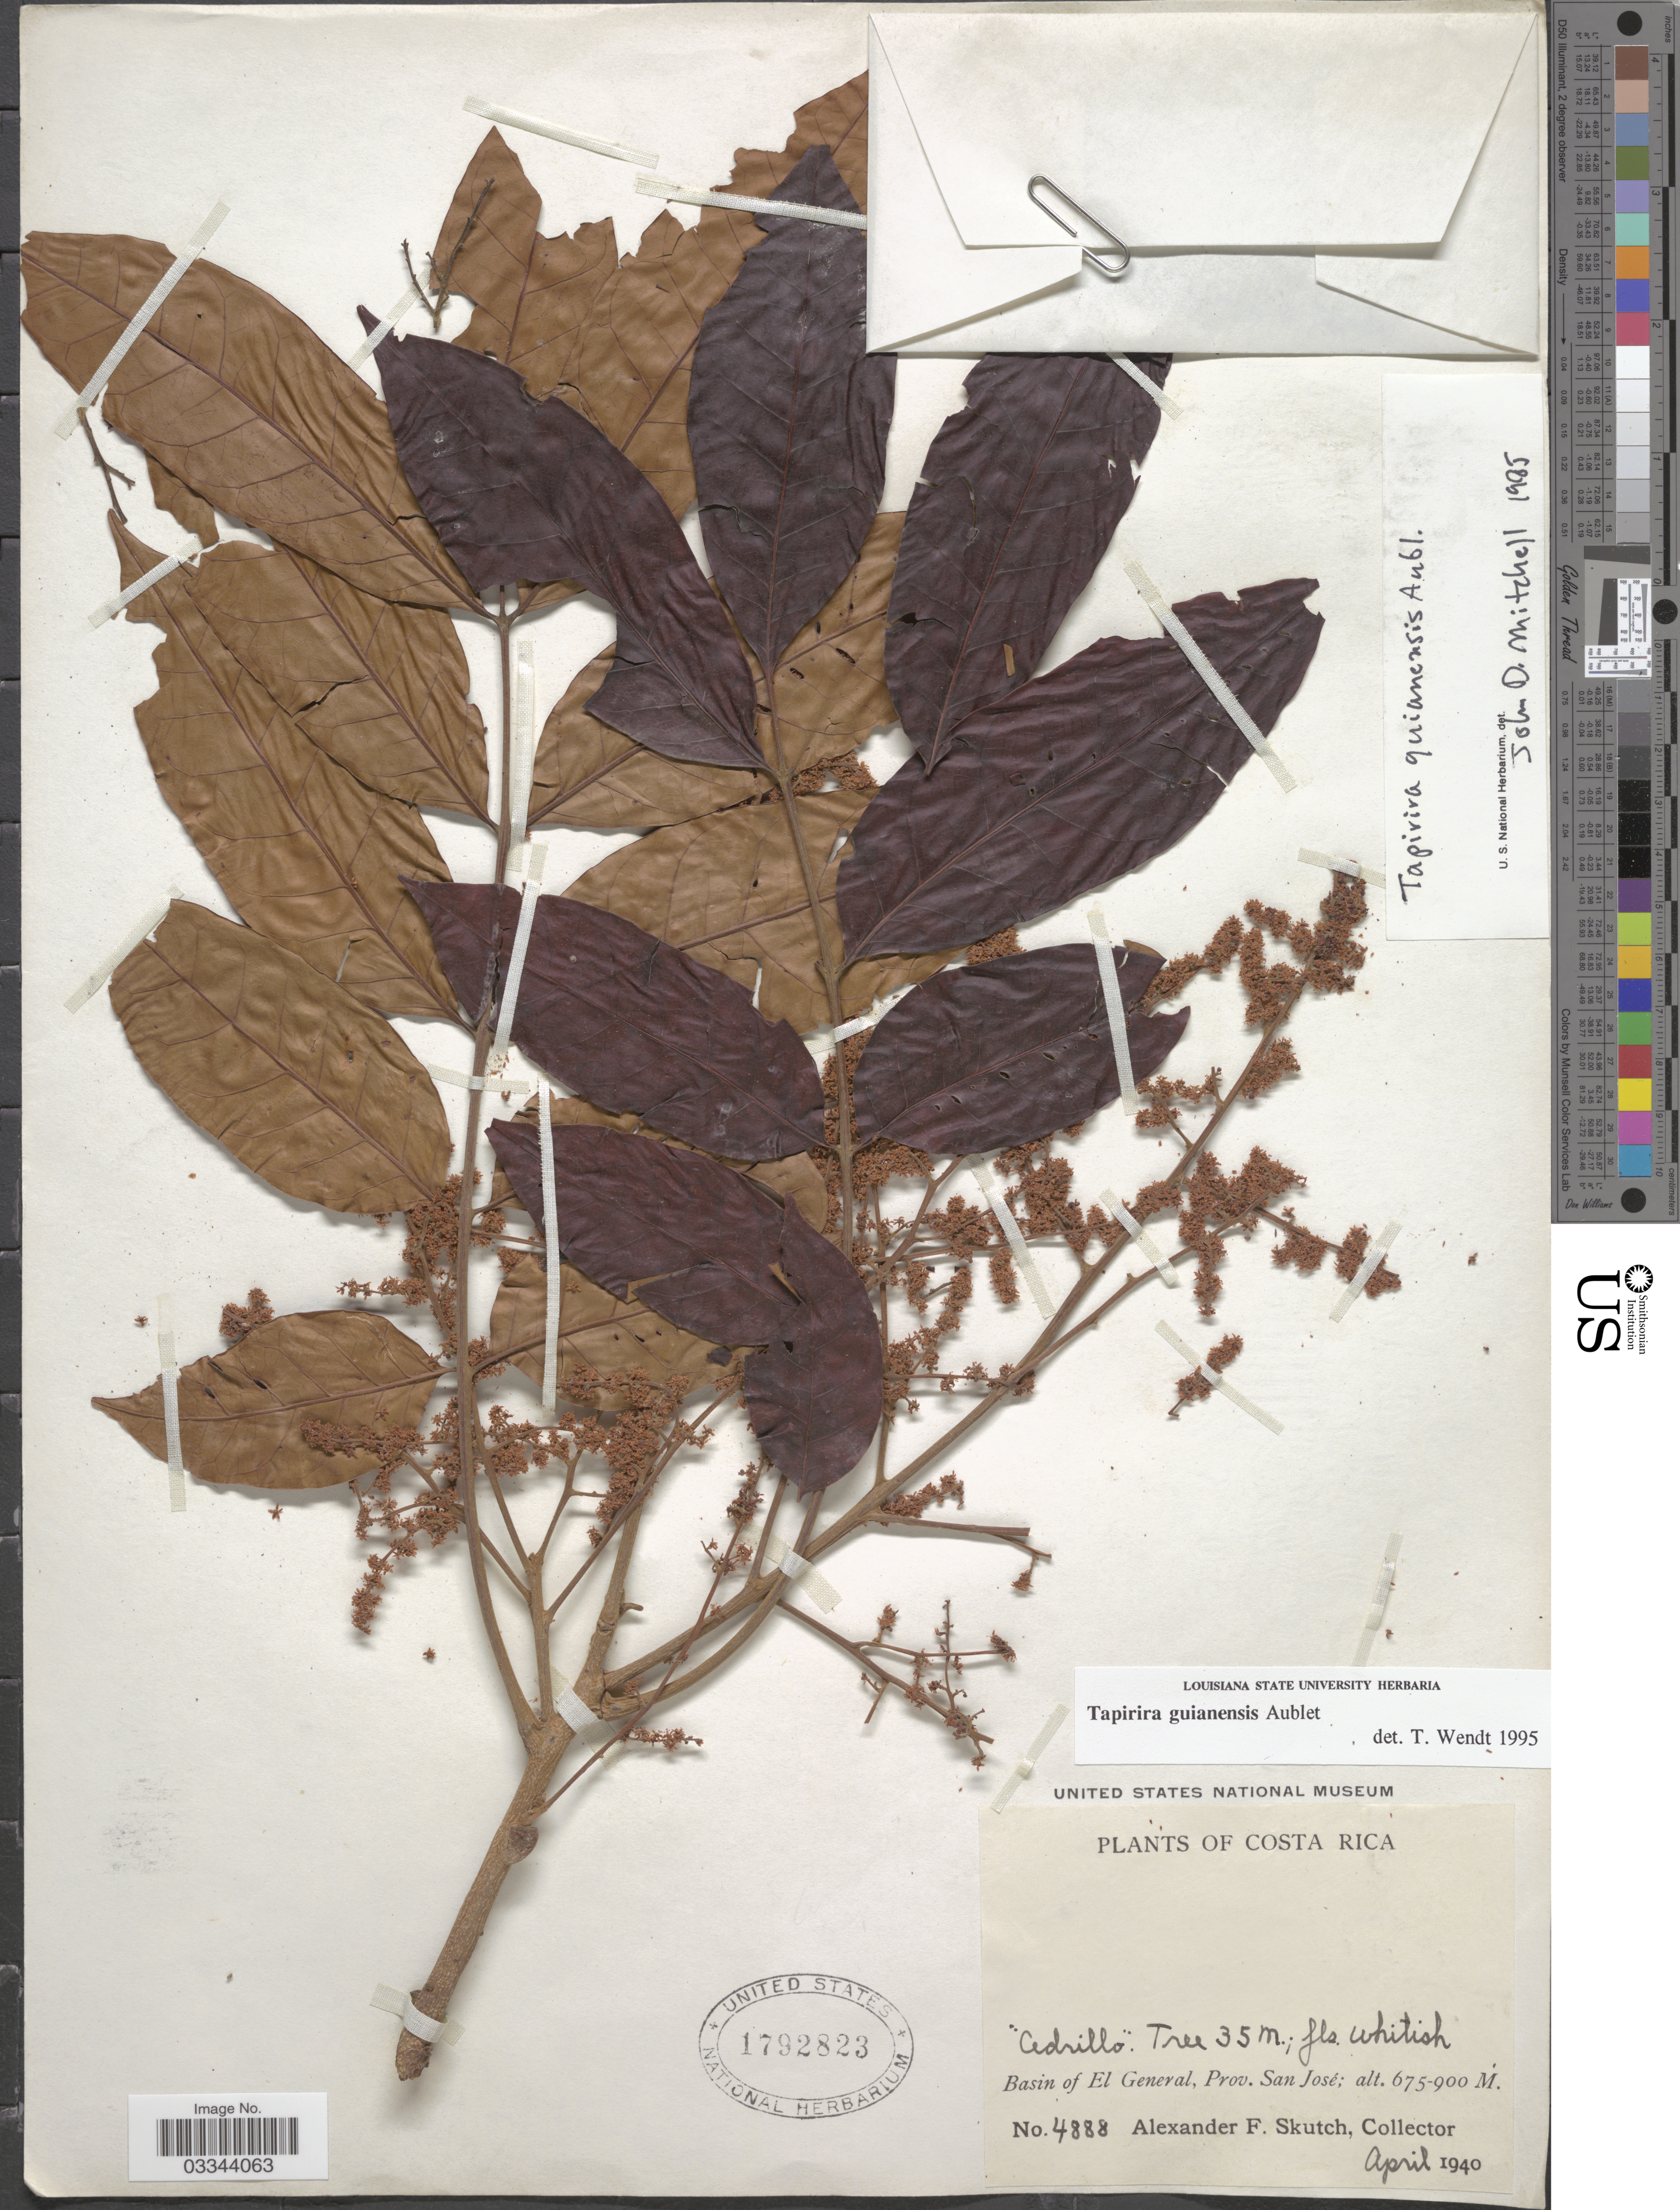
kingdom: Plantae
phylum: Tracheophyta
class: Magnoliopsida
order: Sapindales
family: Anacardiaceae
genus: Tapirira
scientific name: Tapirira guianensis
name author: Aubl.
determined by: Mitchell, John D.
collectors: A. F. Skutch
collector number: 4888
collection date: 1940-04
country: Costa Rica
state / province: San José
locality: Basin of El General.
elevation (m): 675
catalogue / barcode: US 1792823